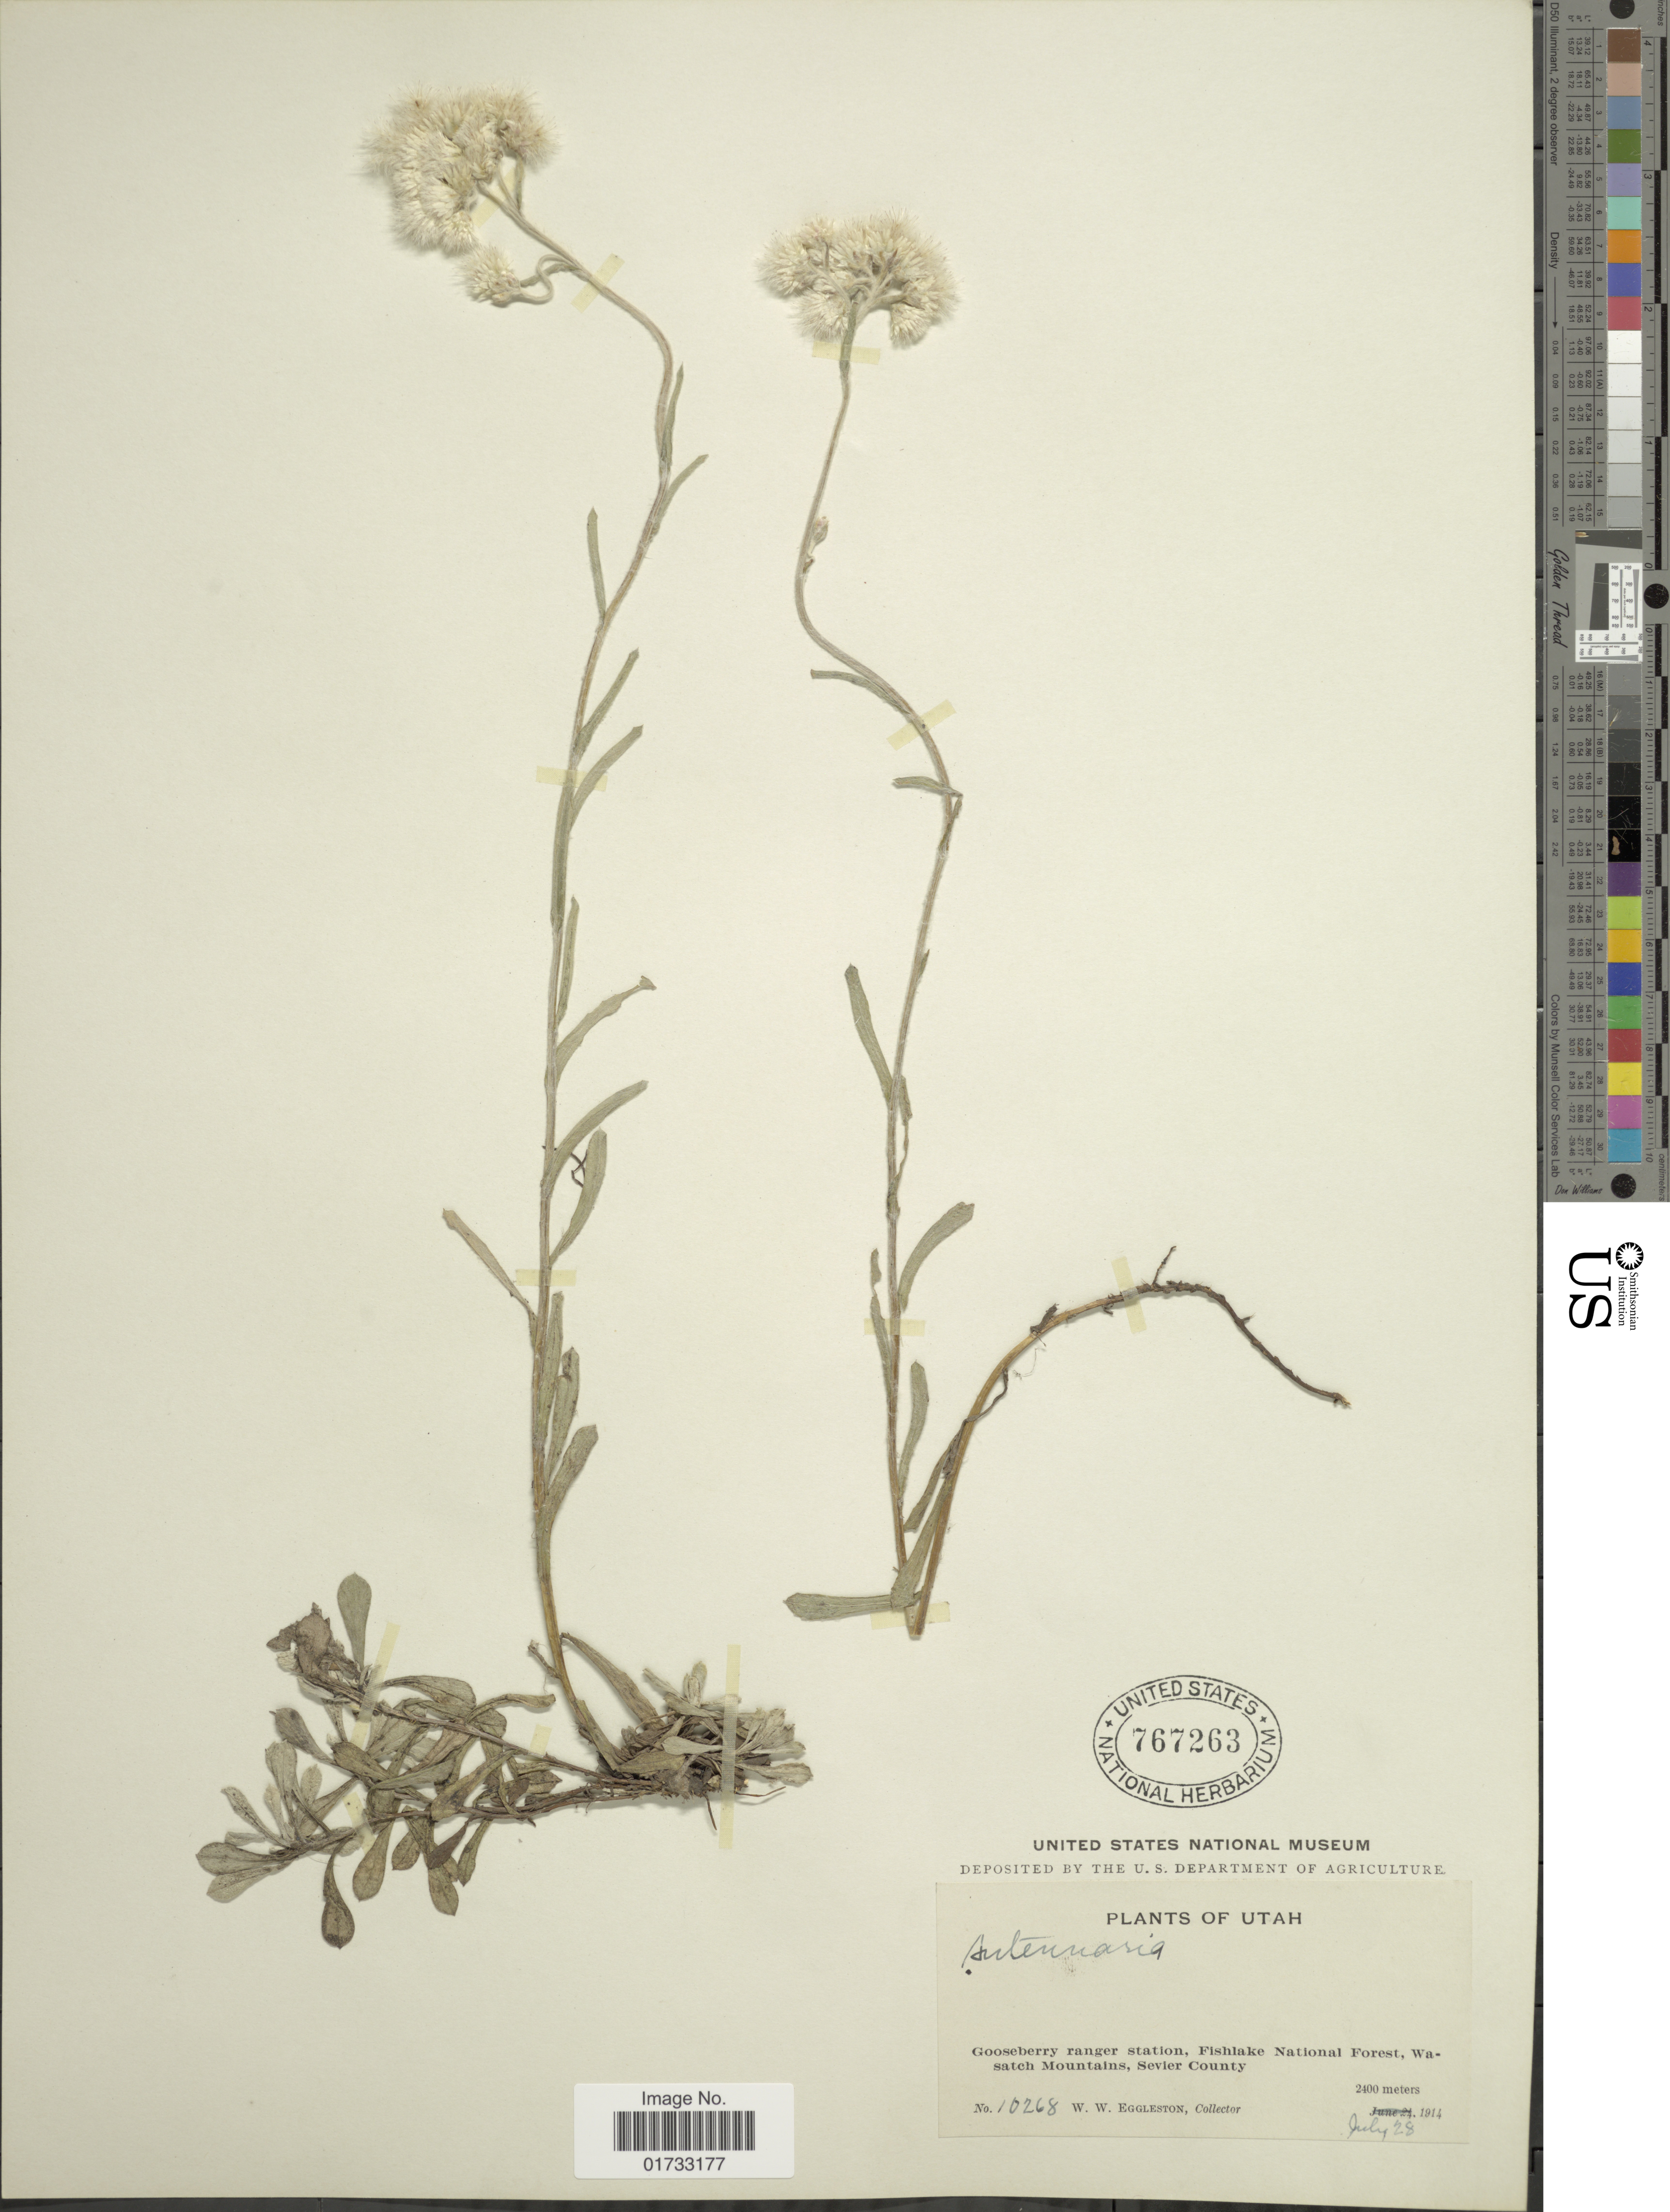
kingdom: Plantae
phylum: Tracheophyta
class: Magnoliopsida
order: Asterales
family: Asteraceae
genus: Antennaria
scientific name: Antennaria rosea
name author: Greene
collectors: W. W. Eggleston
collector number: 10268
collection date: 1914-07-28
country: United States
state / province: Utah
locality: Gooseberry ranger station, Fishlake National Forest, Wasatch Mountains, Sevier County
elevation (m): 2400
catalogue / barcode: US 767263